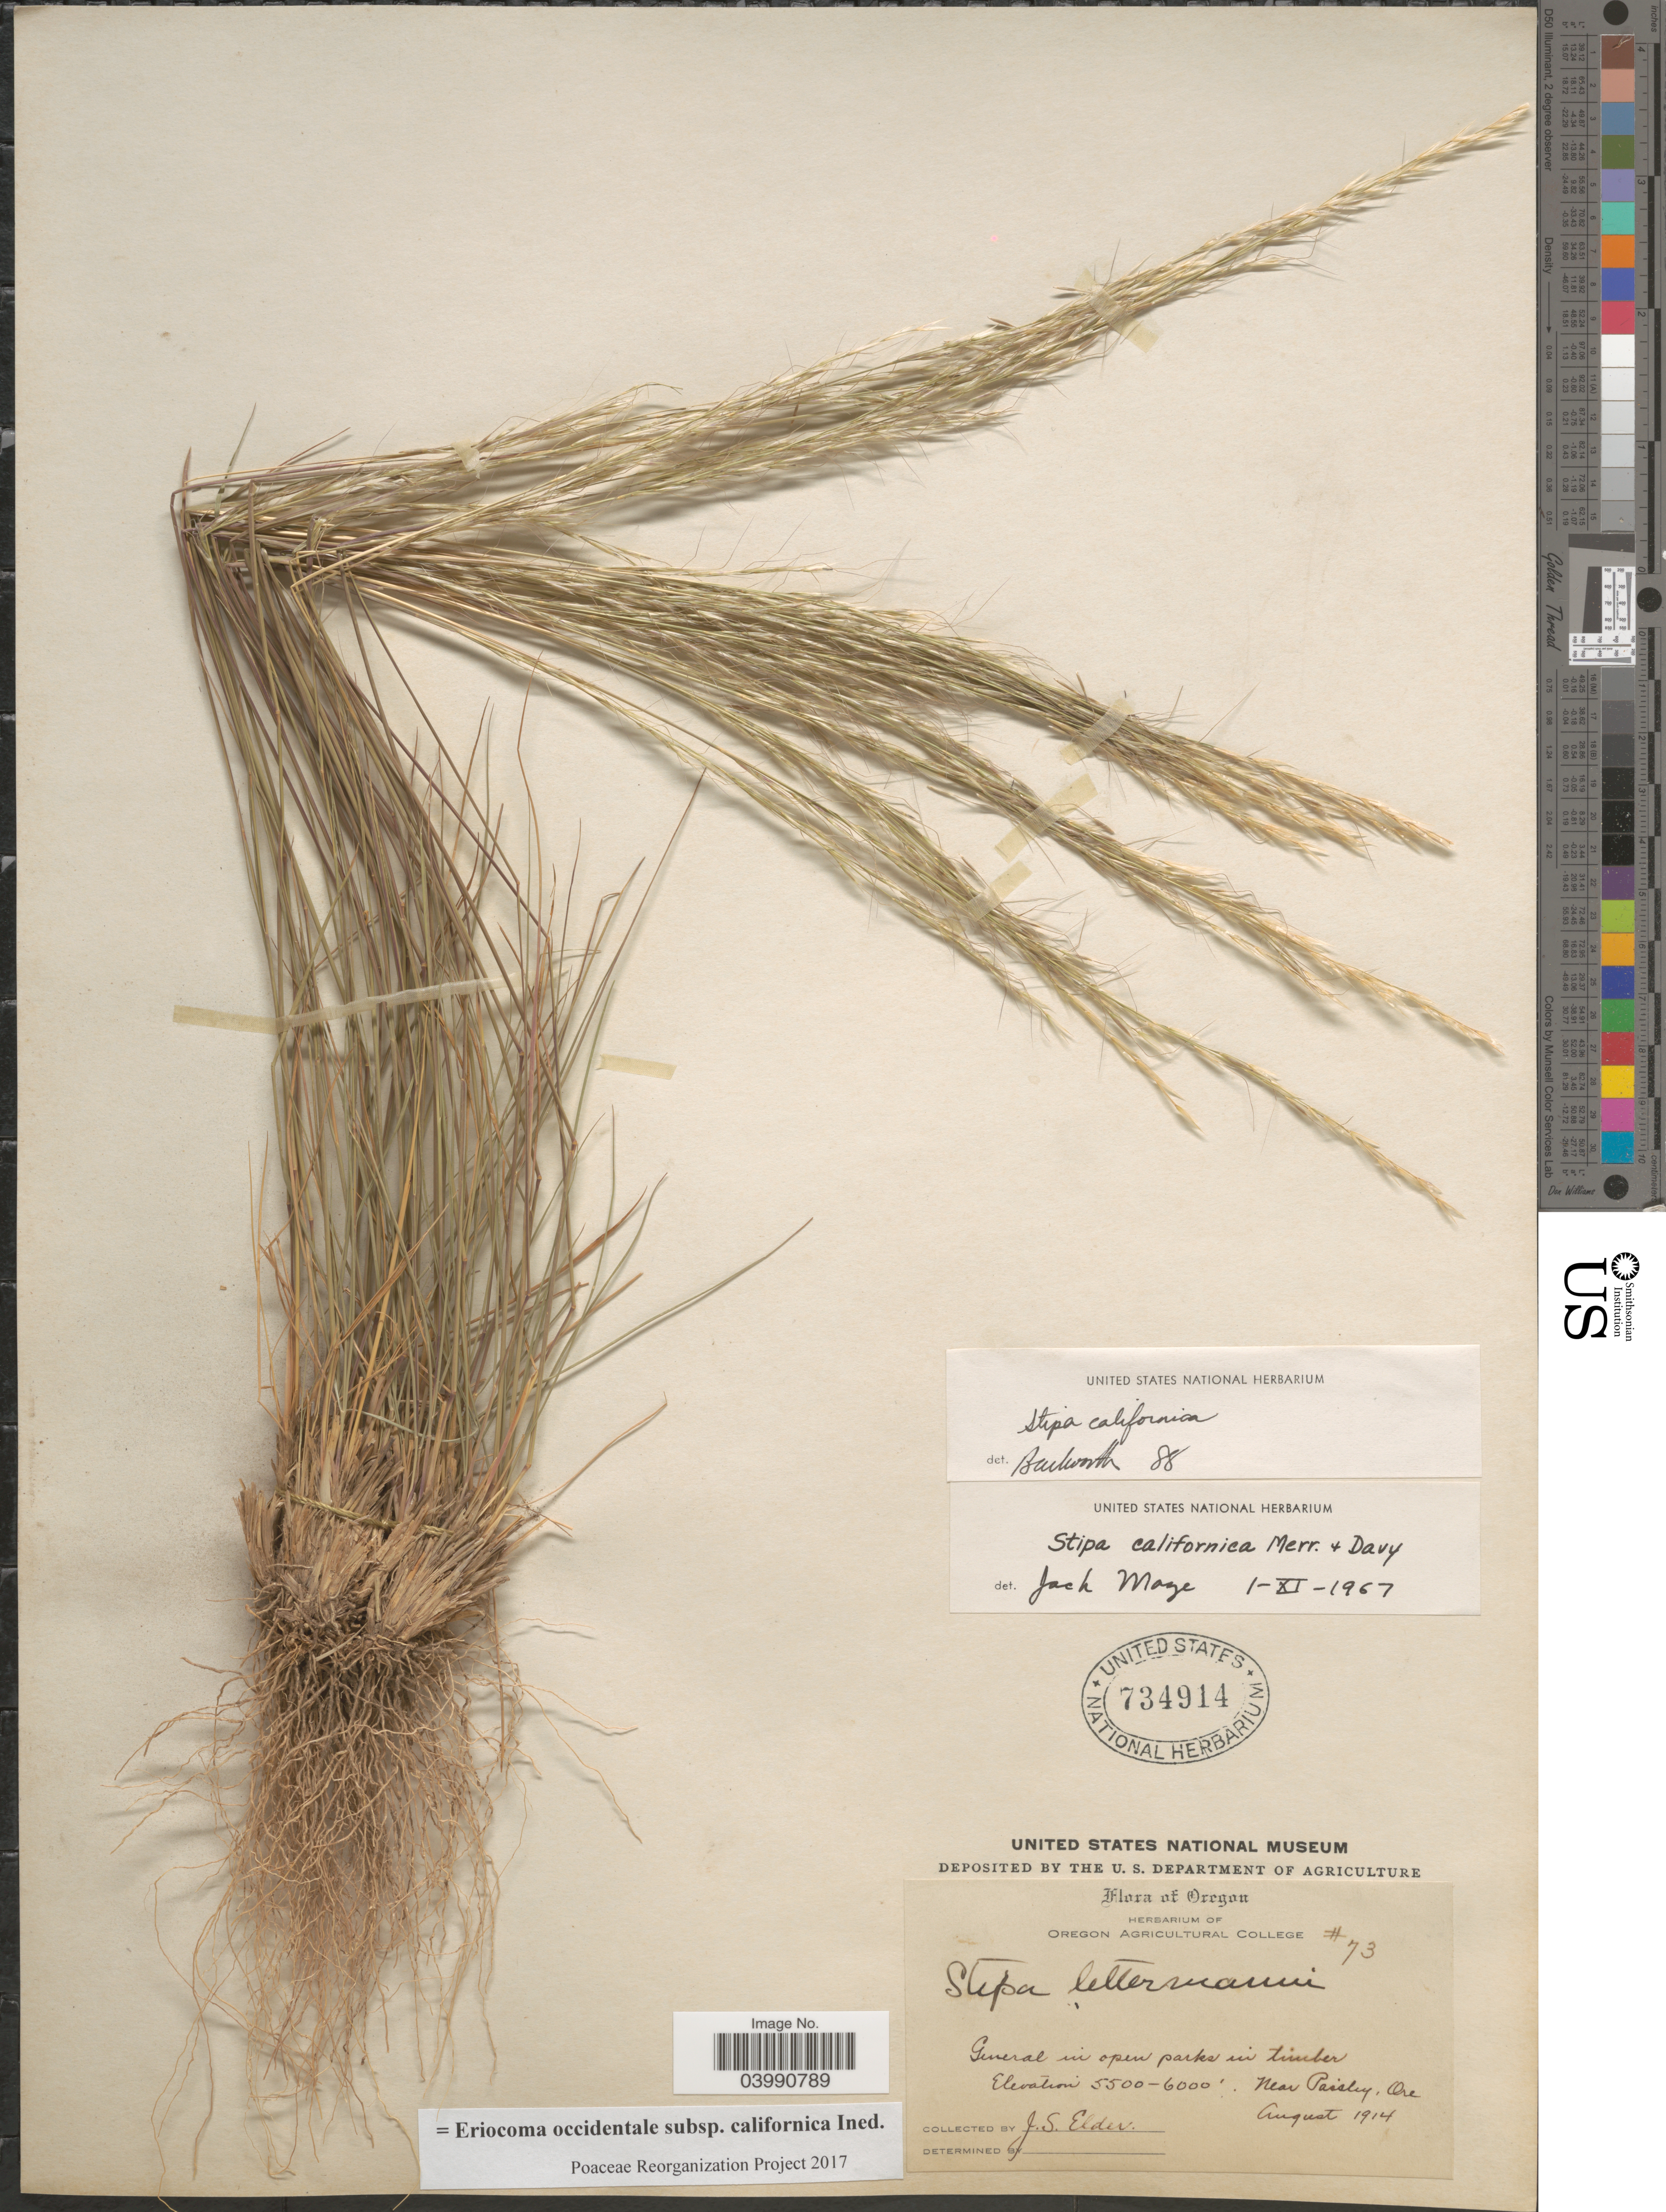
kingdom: Plantae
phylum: Tracheophyta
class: Liliopsida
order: Poales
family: Poaceae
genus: Eriocoma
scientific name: Eriocoma occidentalis subsp. californica ined.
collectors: J. Elder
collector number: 73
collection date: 1914-08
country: United States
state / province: Oregon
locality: Near Paisley.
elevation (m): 1676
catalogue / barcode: US 734914